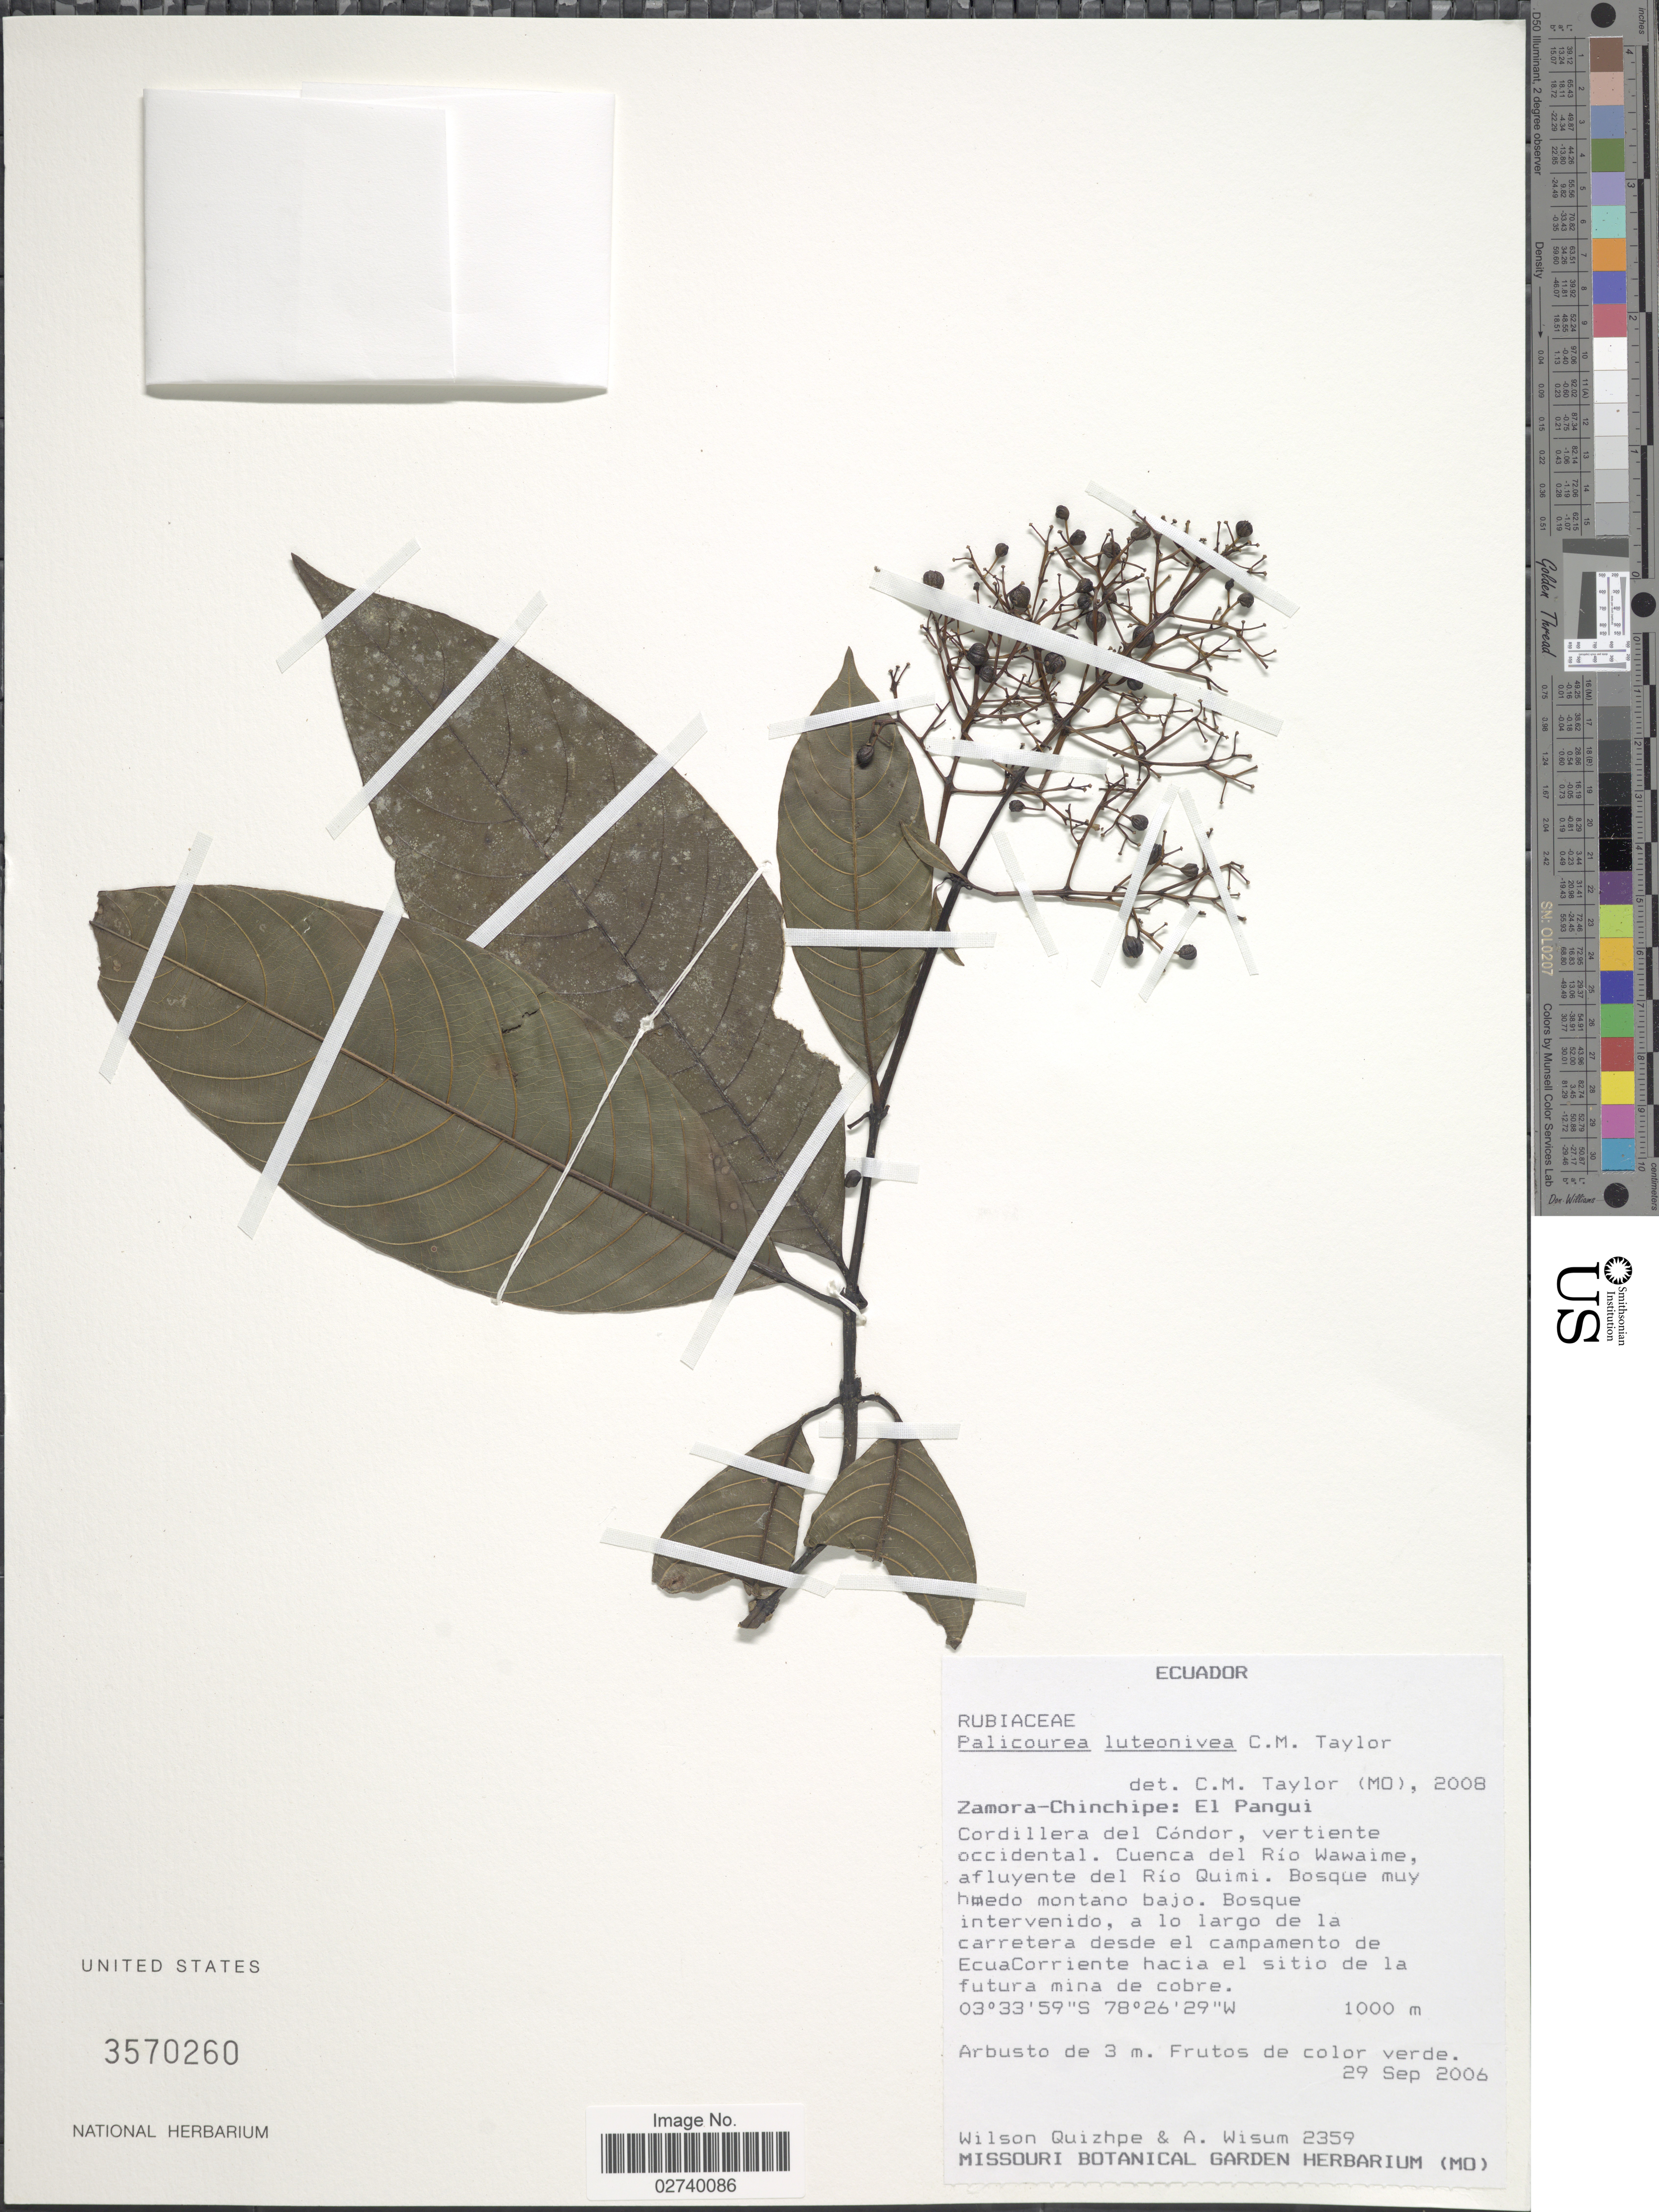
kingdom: Plantae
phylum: Tracheophyta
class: Magnoliopsida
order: Gentianales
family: Rubiaceae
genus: Palicourea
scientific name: Palicourea luteonivea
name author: C.M. Taylor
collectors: W. Quizhpe & A. Wisum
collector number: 2359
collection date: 2006-09-29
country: Ecuador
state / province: Zamora-Chinchipe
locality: El Pangui, Cordillera del Condor, vertiente occidental, Cuenca del Rio Wawaime, afluyente del Rio Quimi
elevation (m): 1000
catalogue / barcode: US 3570260